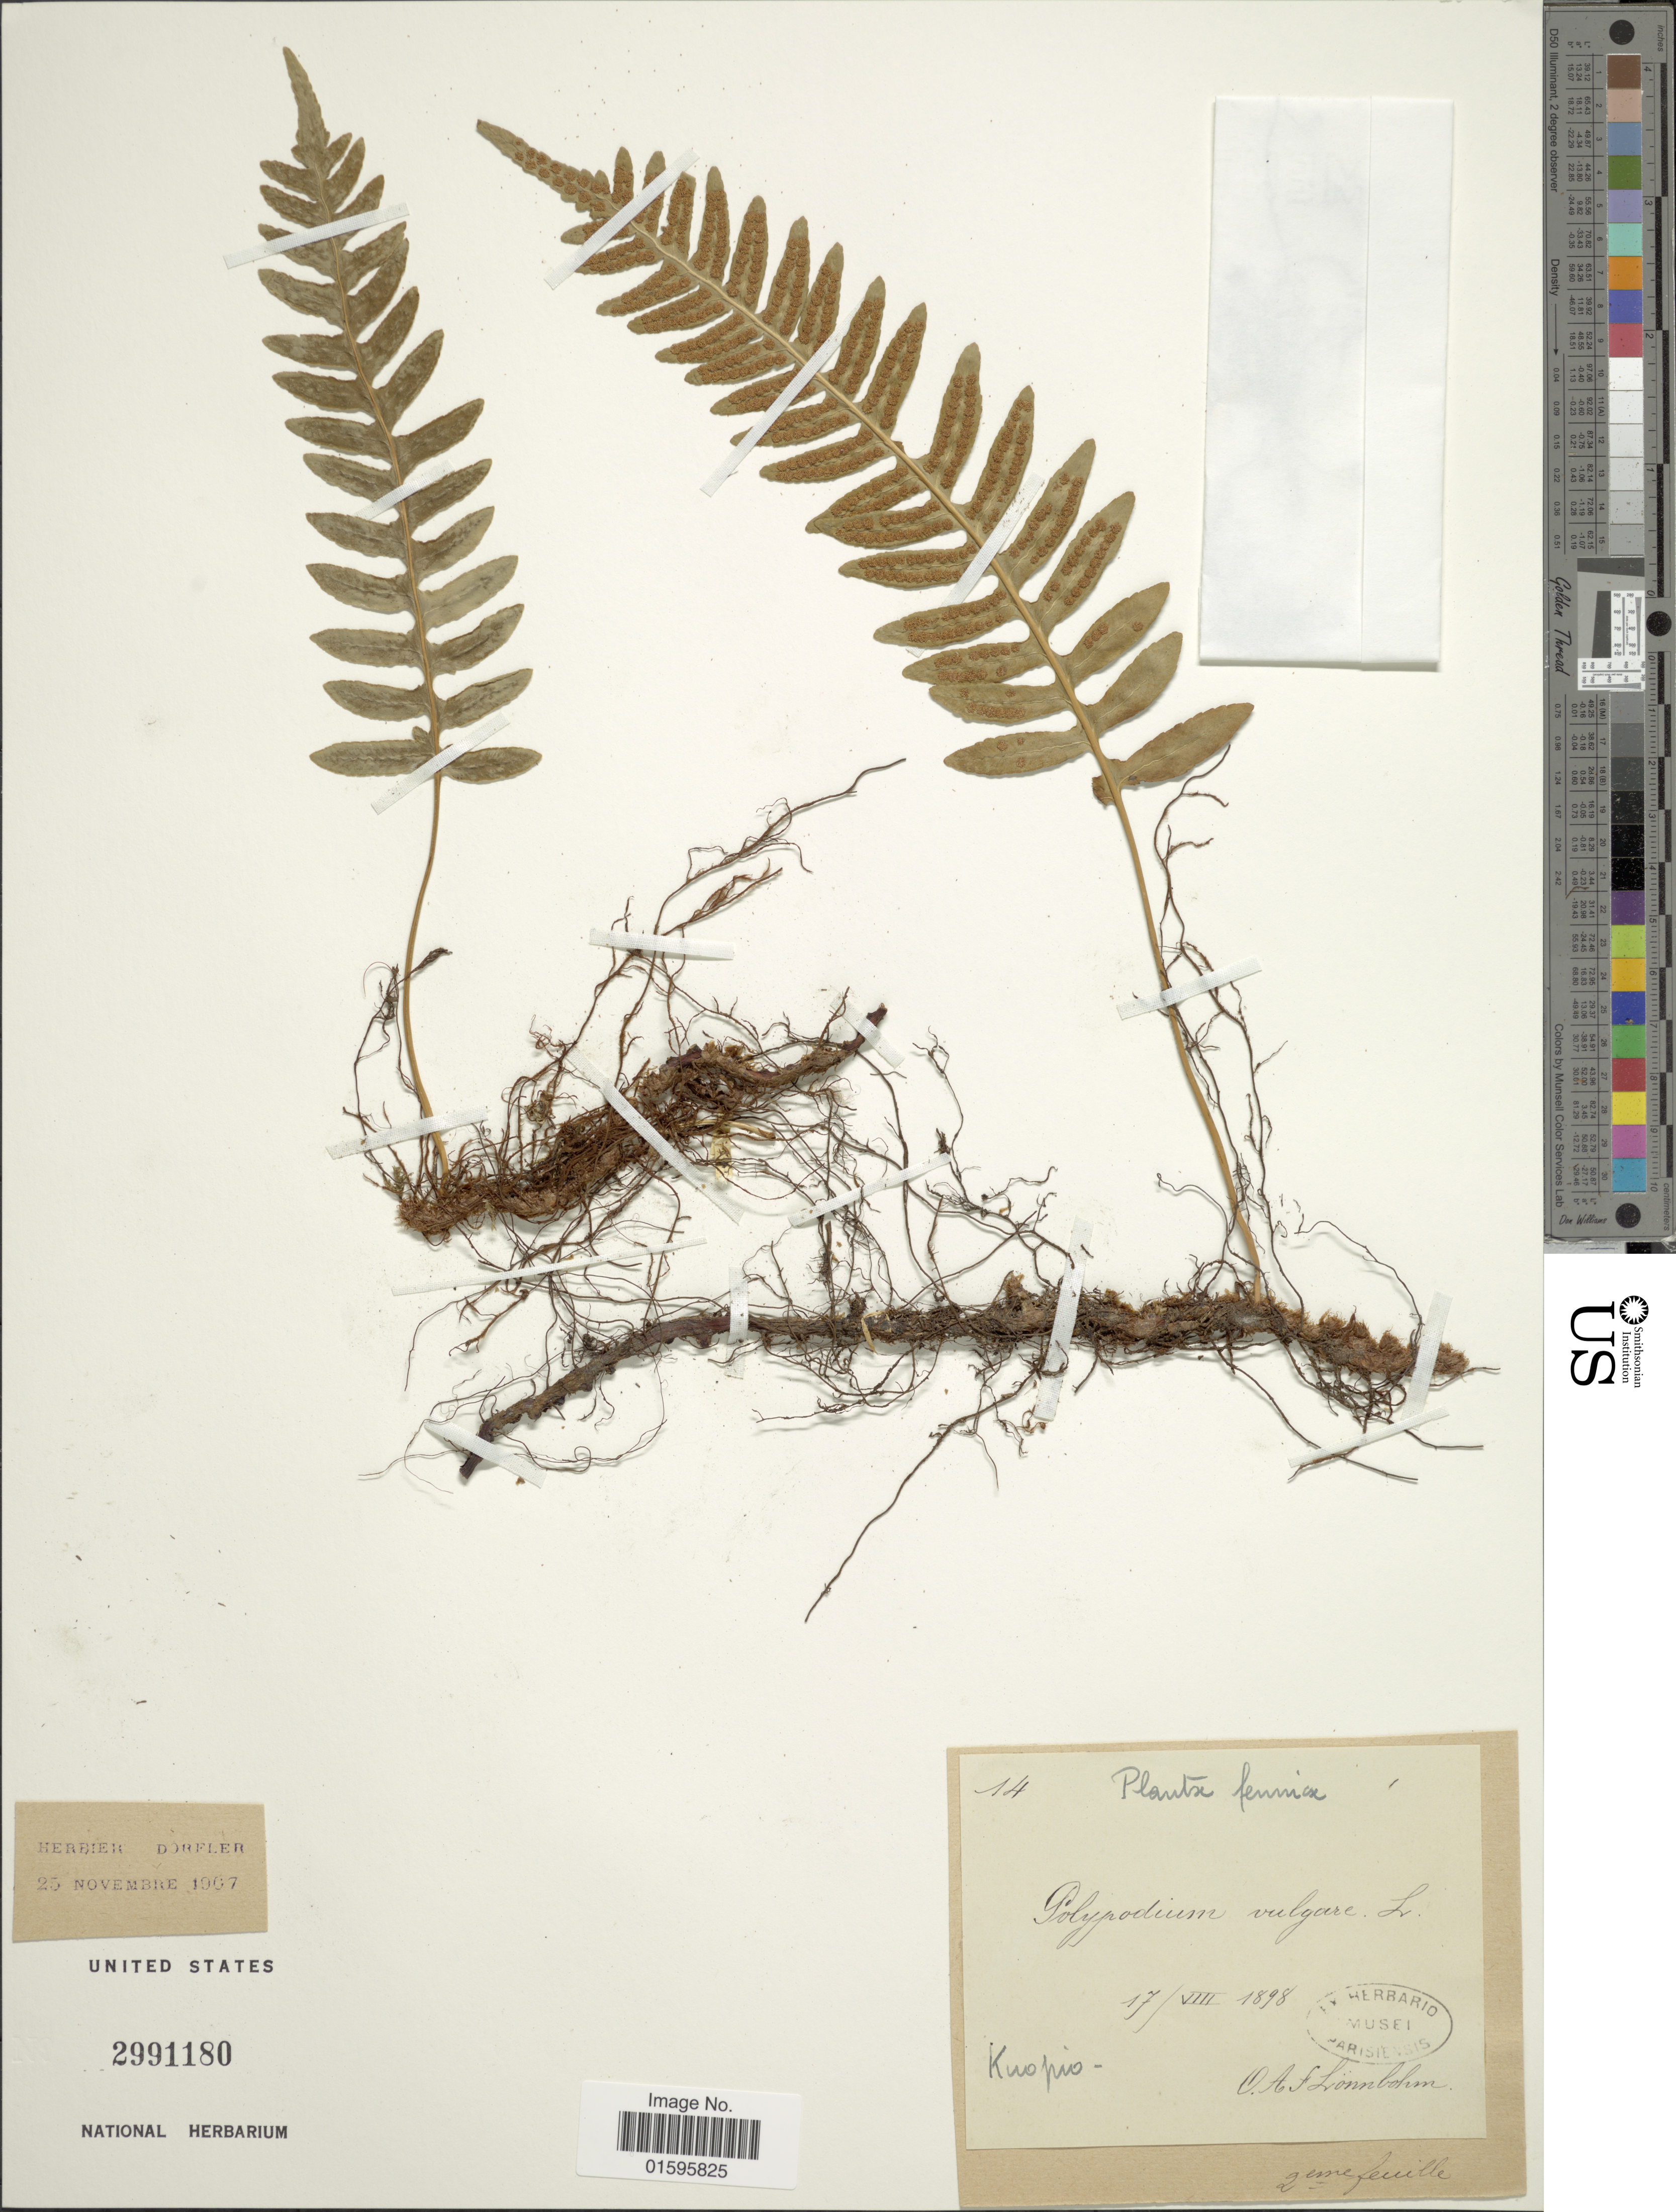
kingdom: Plantae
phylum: Tracheophyta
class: Polypodiopsida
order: Polypodiales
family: Polypodiaceae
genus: Polypodium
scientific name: Polypodium vulgare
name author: L.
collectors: O. Lönnbohm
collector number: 14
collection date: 1898-08-17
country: Finland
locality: Fenniae, Kuopio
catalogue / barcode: US 2991180